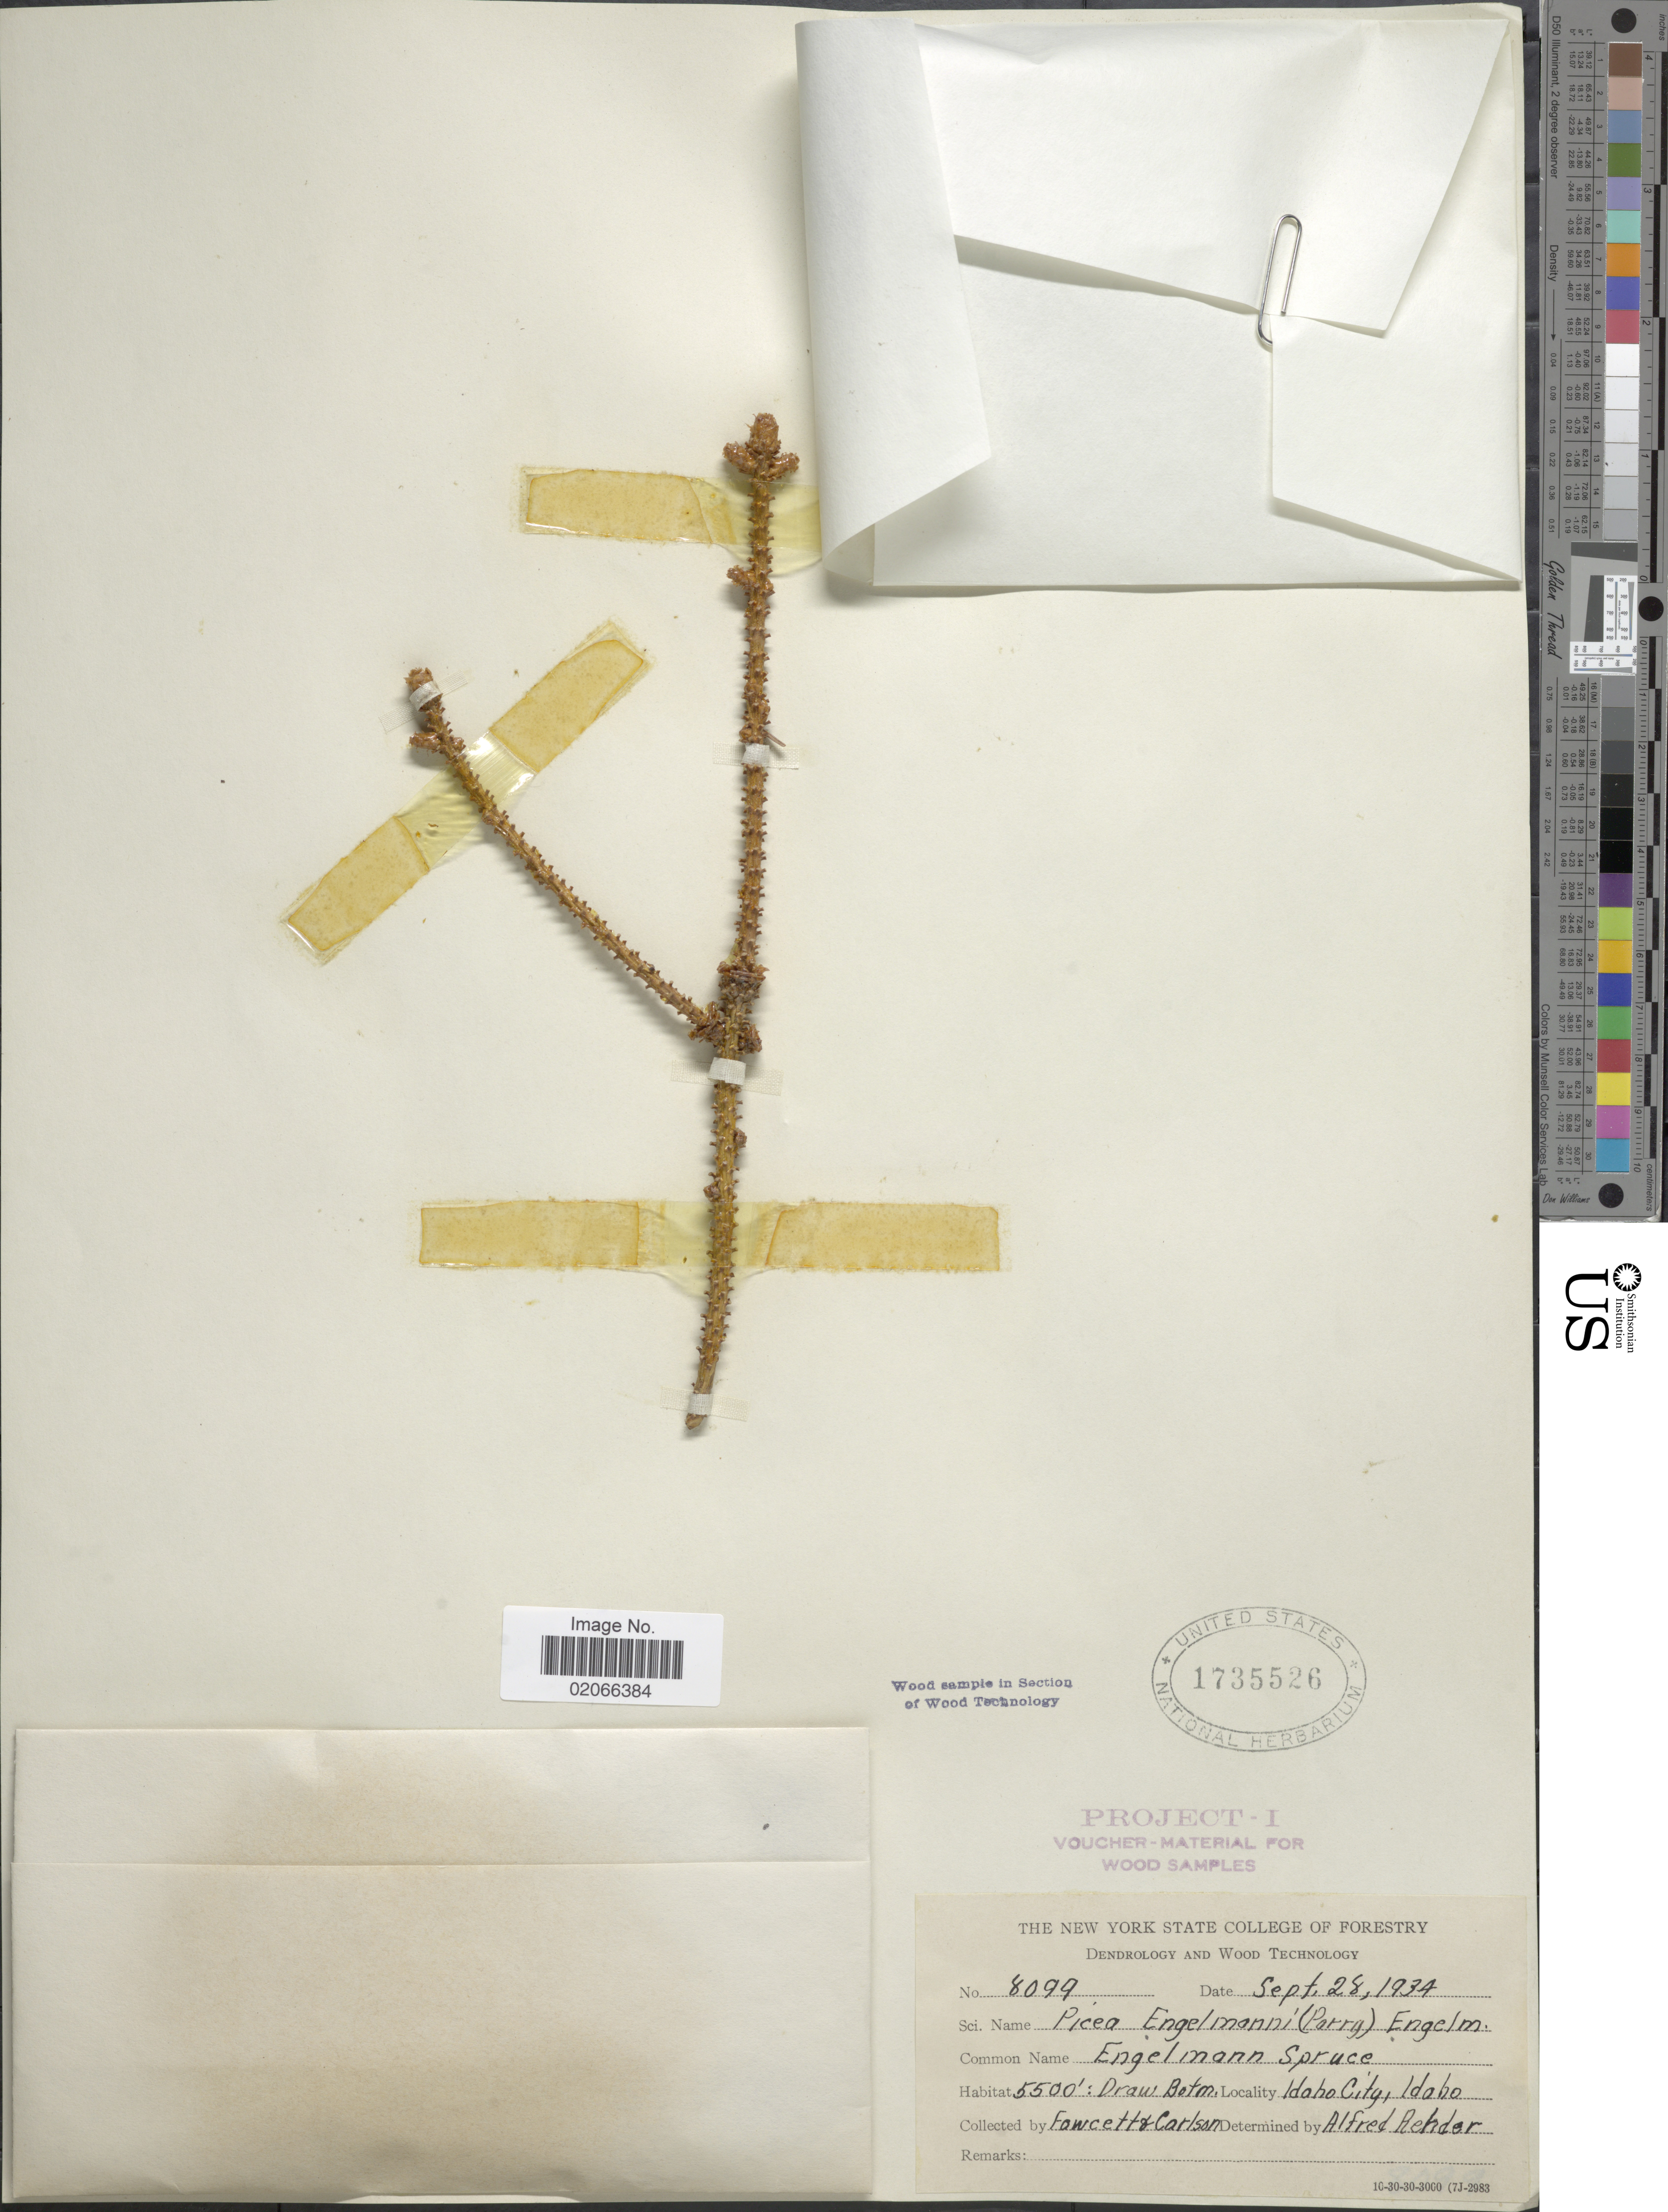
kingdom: Plantae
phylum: Tracheophyta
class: Pinopsida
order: Pinales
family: Pinaceae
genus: Picea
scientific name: Picea engelmannii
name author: Parry ex Engelm.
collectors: -. Fawcett & -. Carlson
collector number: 8099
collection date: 1934-09-28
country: United States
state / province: Idaho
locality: Draw Botm., Idaho City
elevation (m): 1676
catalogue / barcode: US 1735526